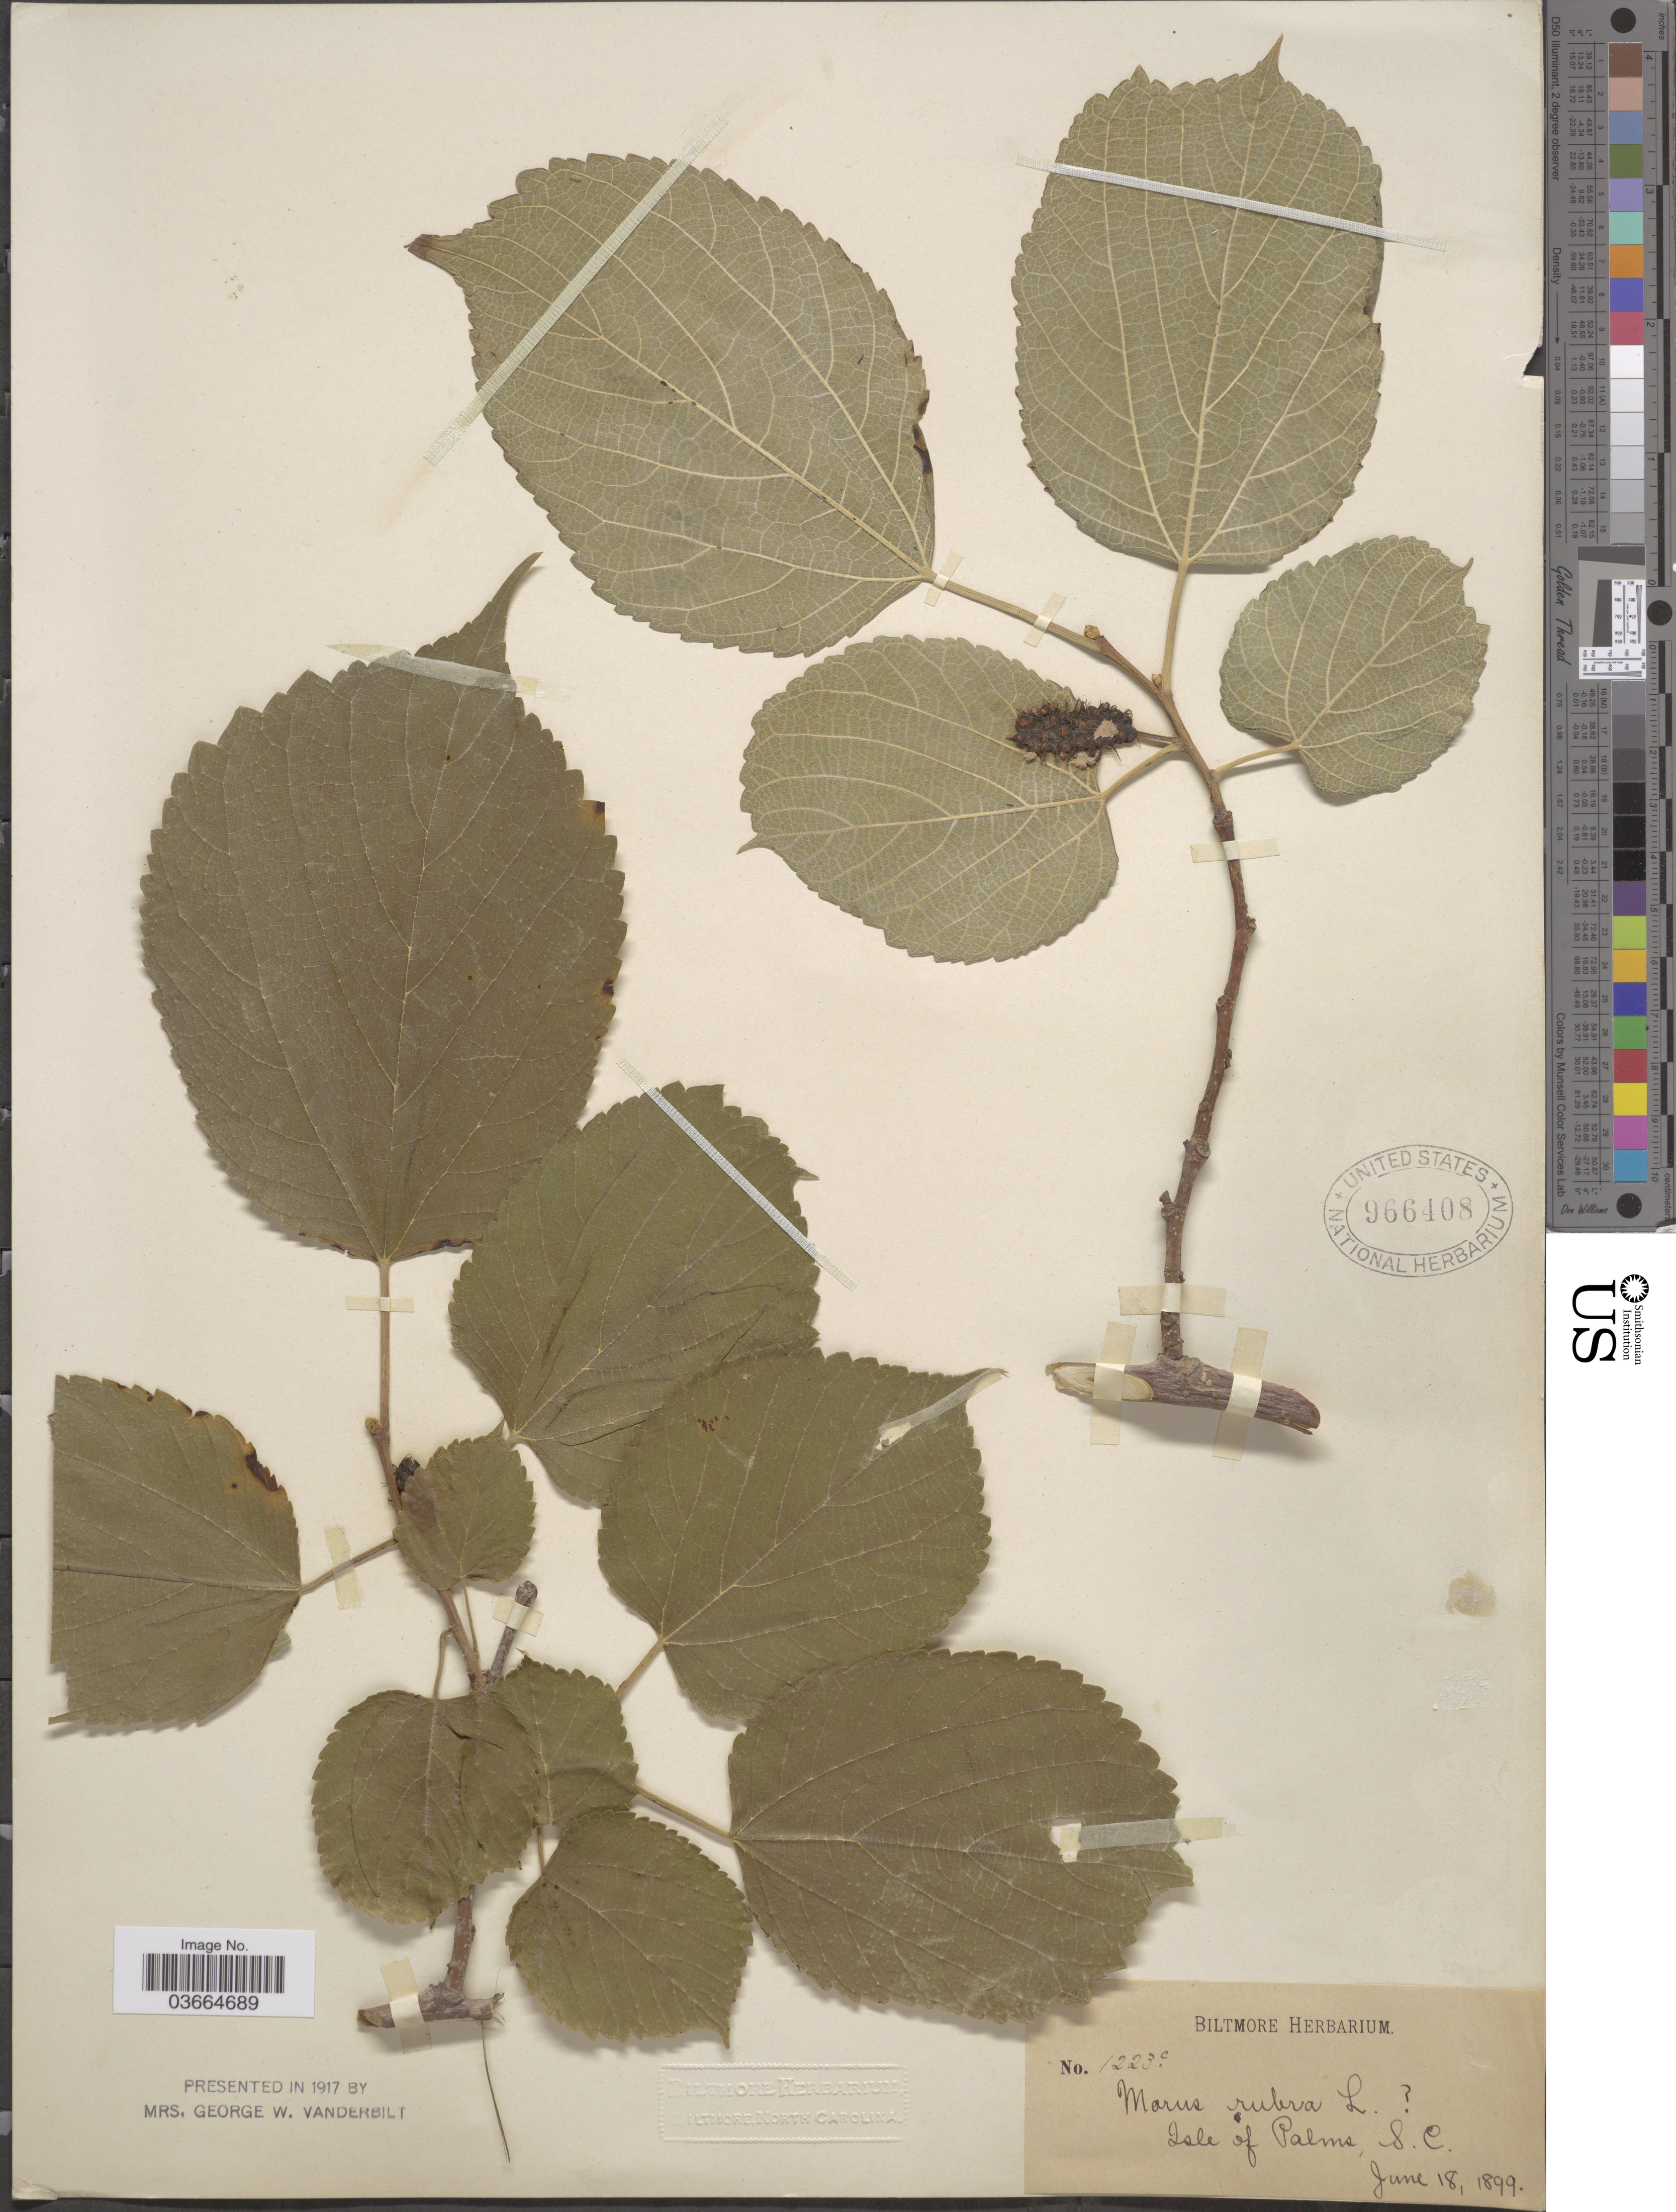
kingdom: Plantae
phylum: Tracheophyta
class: Magnoliopsida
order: Rosales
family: Moraceae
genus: Morus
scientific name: Morus rubra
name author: L.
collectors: ex herb. Biltmore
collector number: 1223c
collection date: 1899-06-18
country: United States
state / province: South Carolina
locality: Isle of Palms.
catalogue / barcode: US 966408